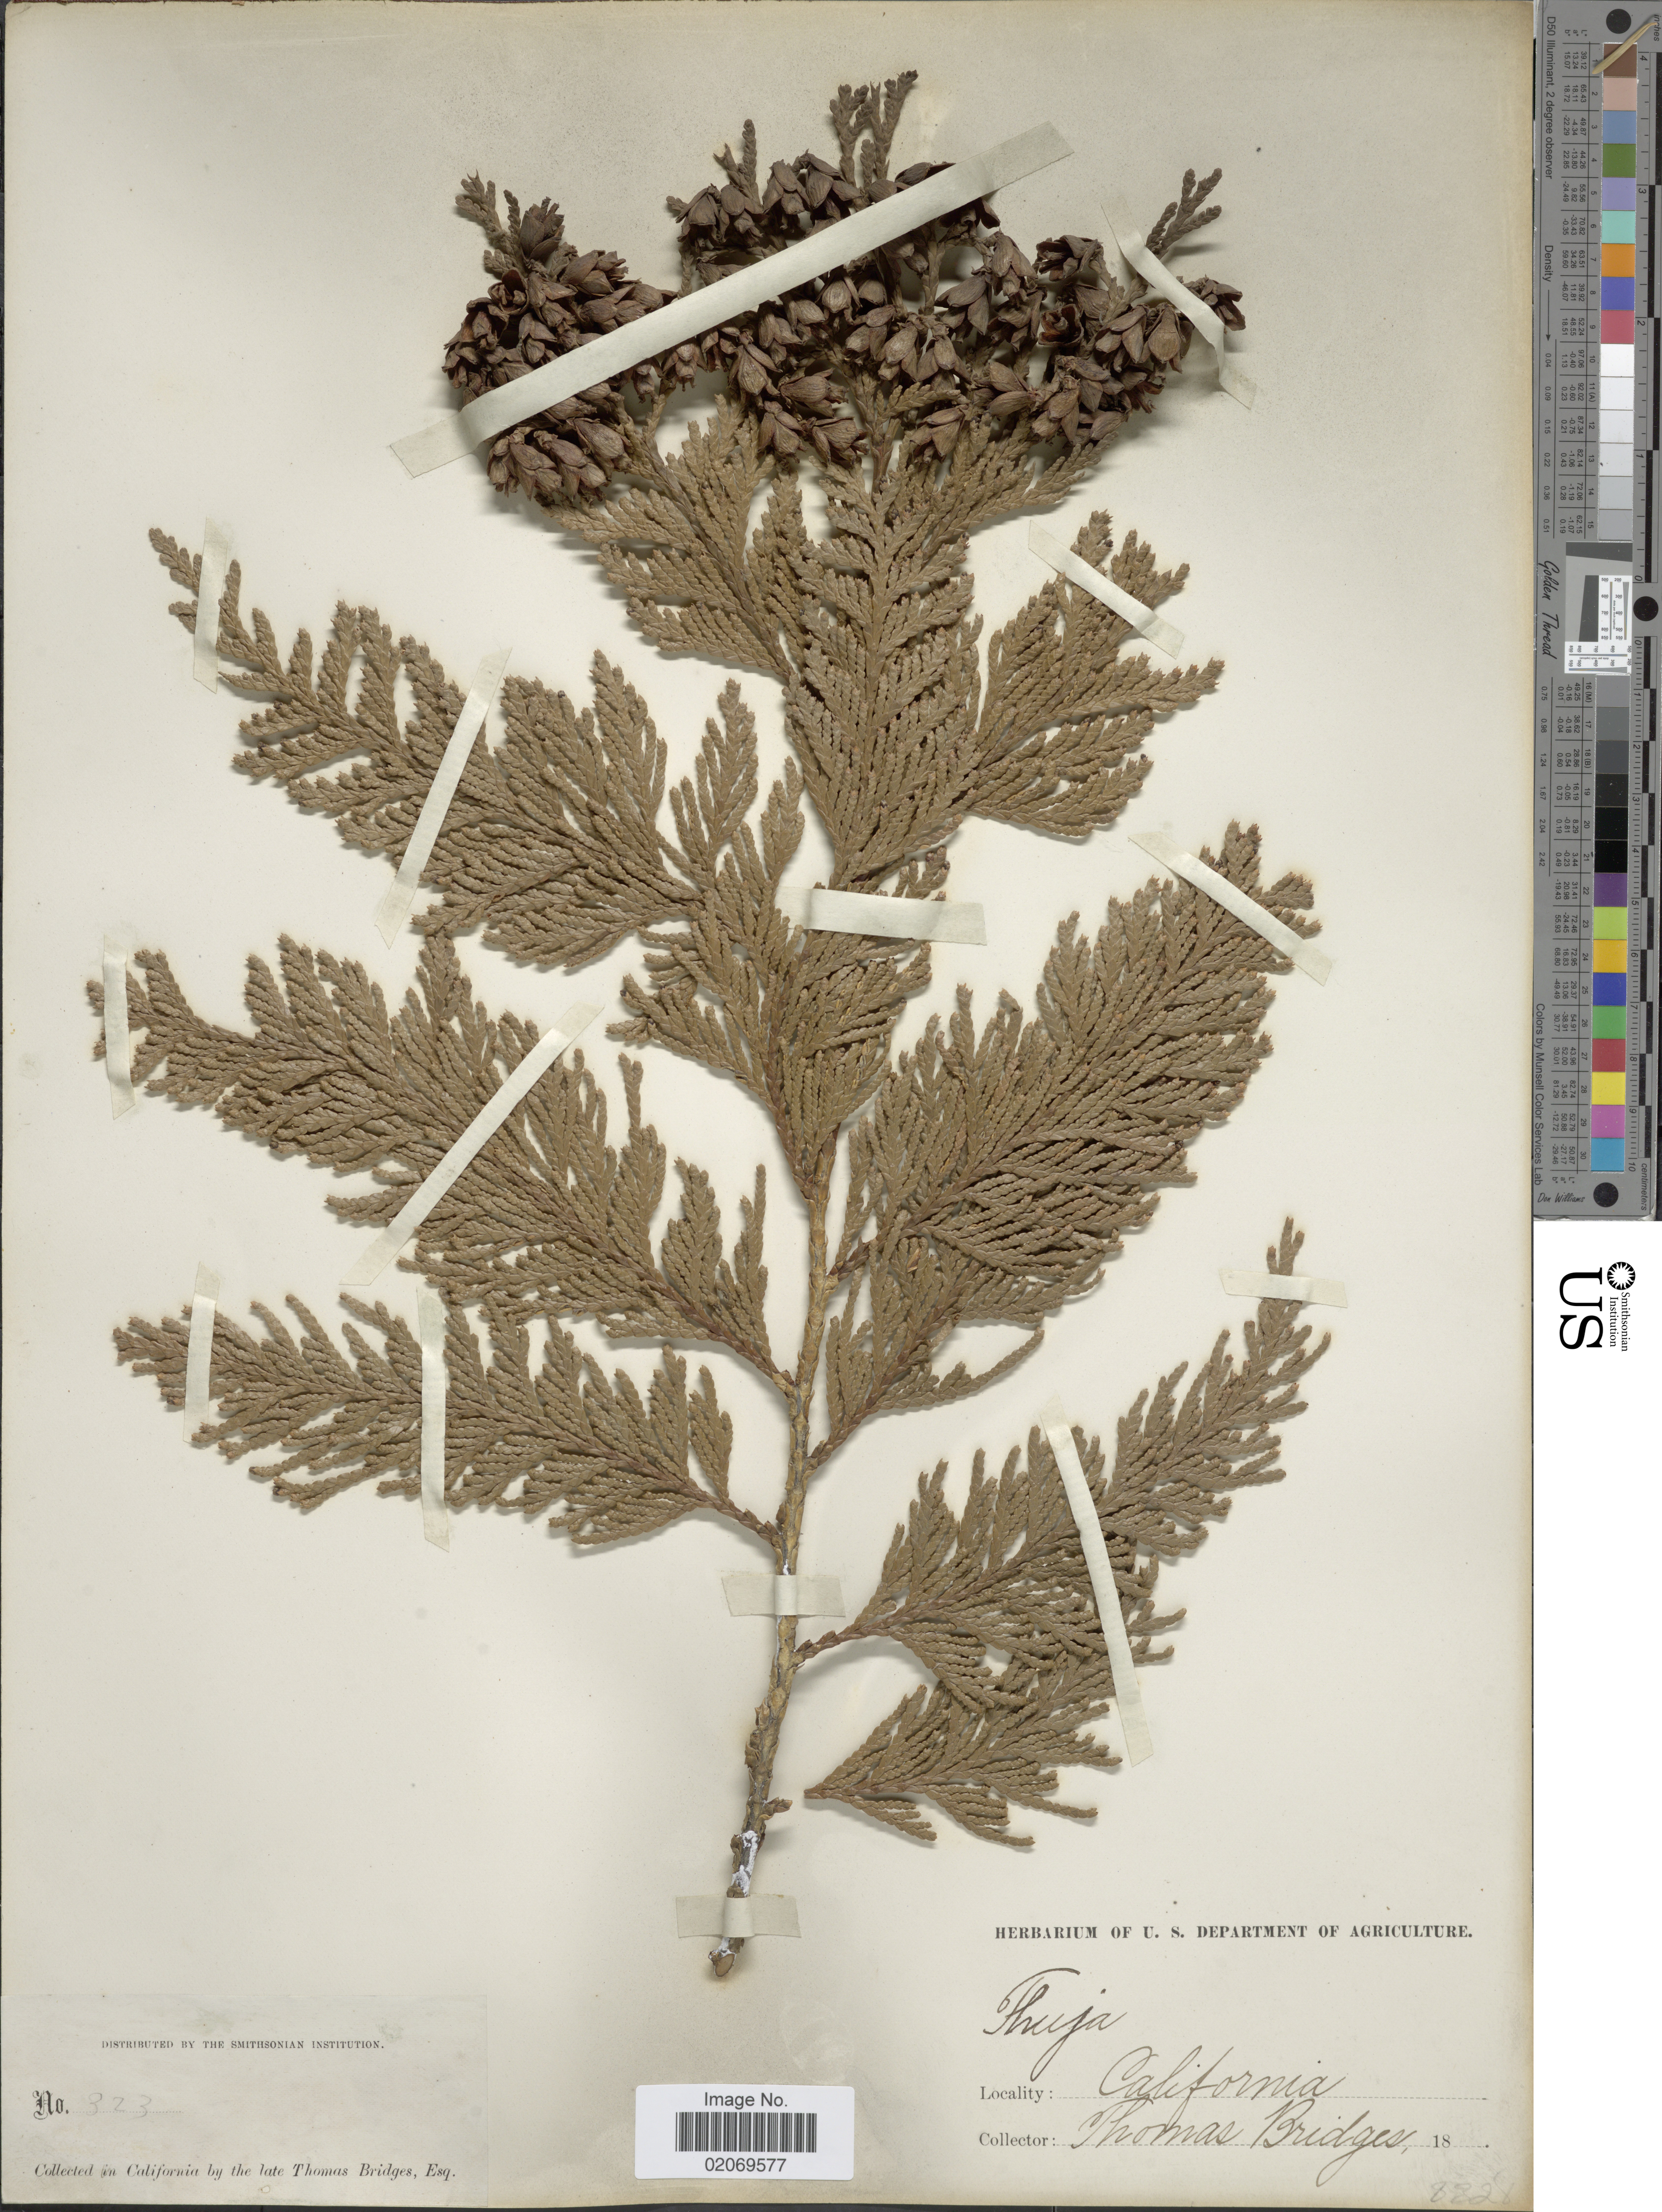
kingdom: Plantae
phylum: Tracheophyta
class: Pinopsida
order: Pinales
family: Cupressaceae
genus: Thuja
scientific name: Thuja plicata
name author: Donn & D. Don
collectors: T. Bridges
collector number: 323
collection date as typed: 18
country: United States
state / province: California